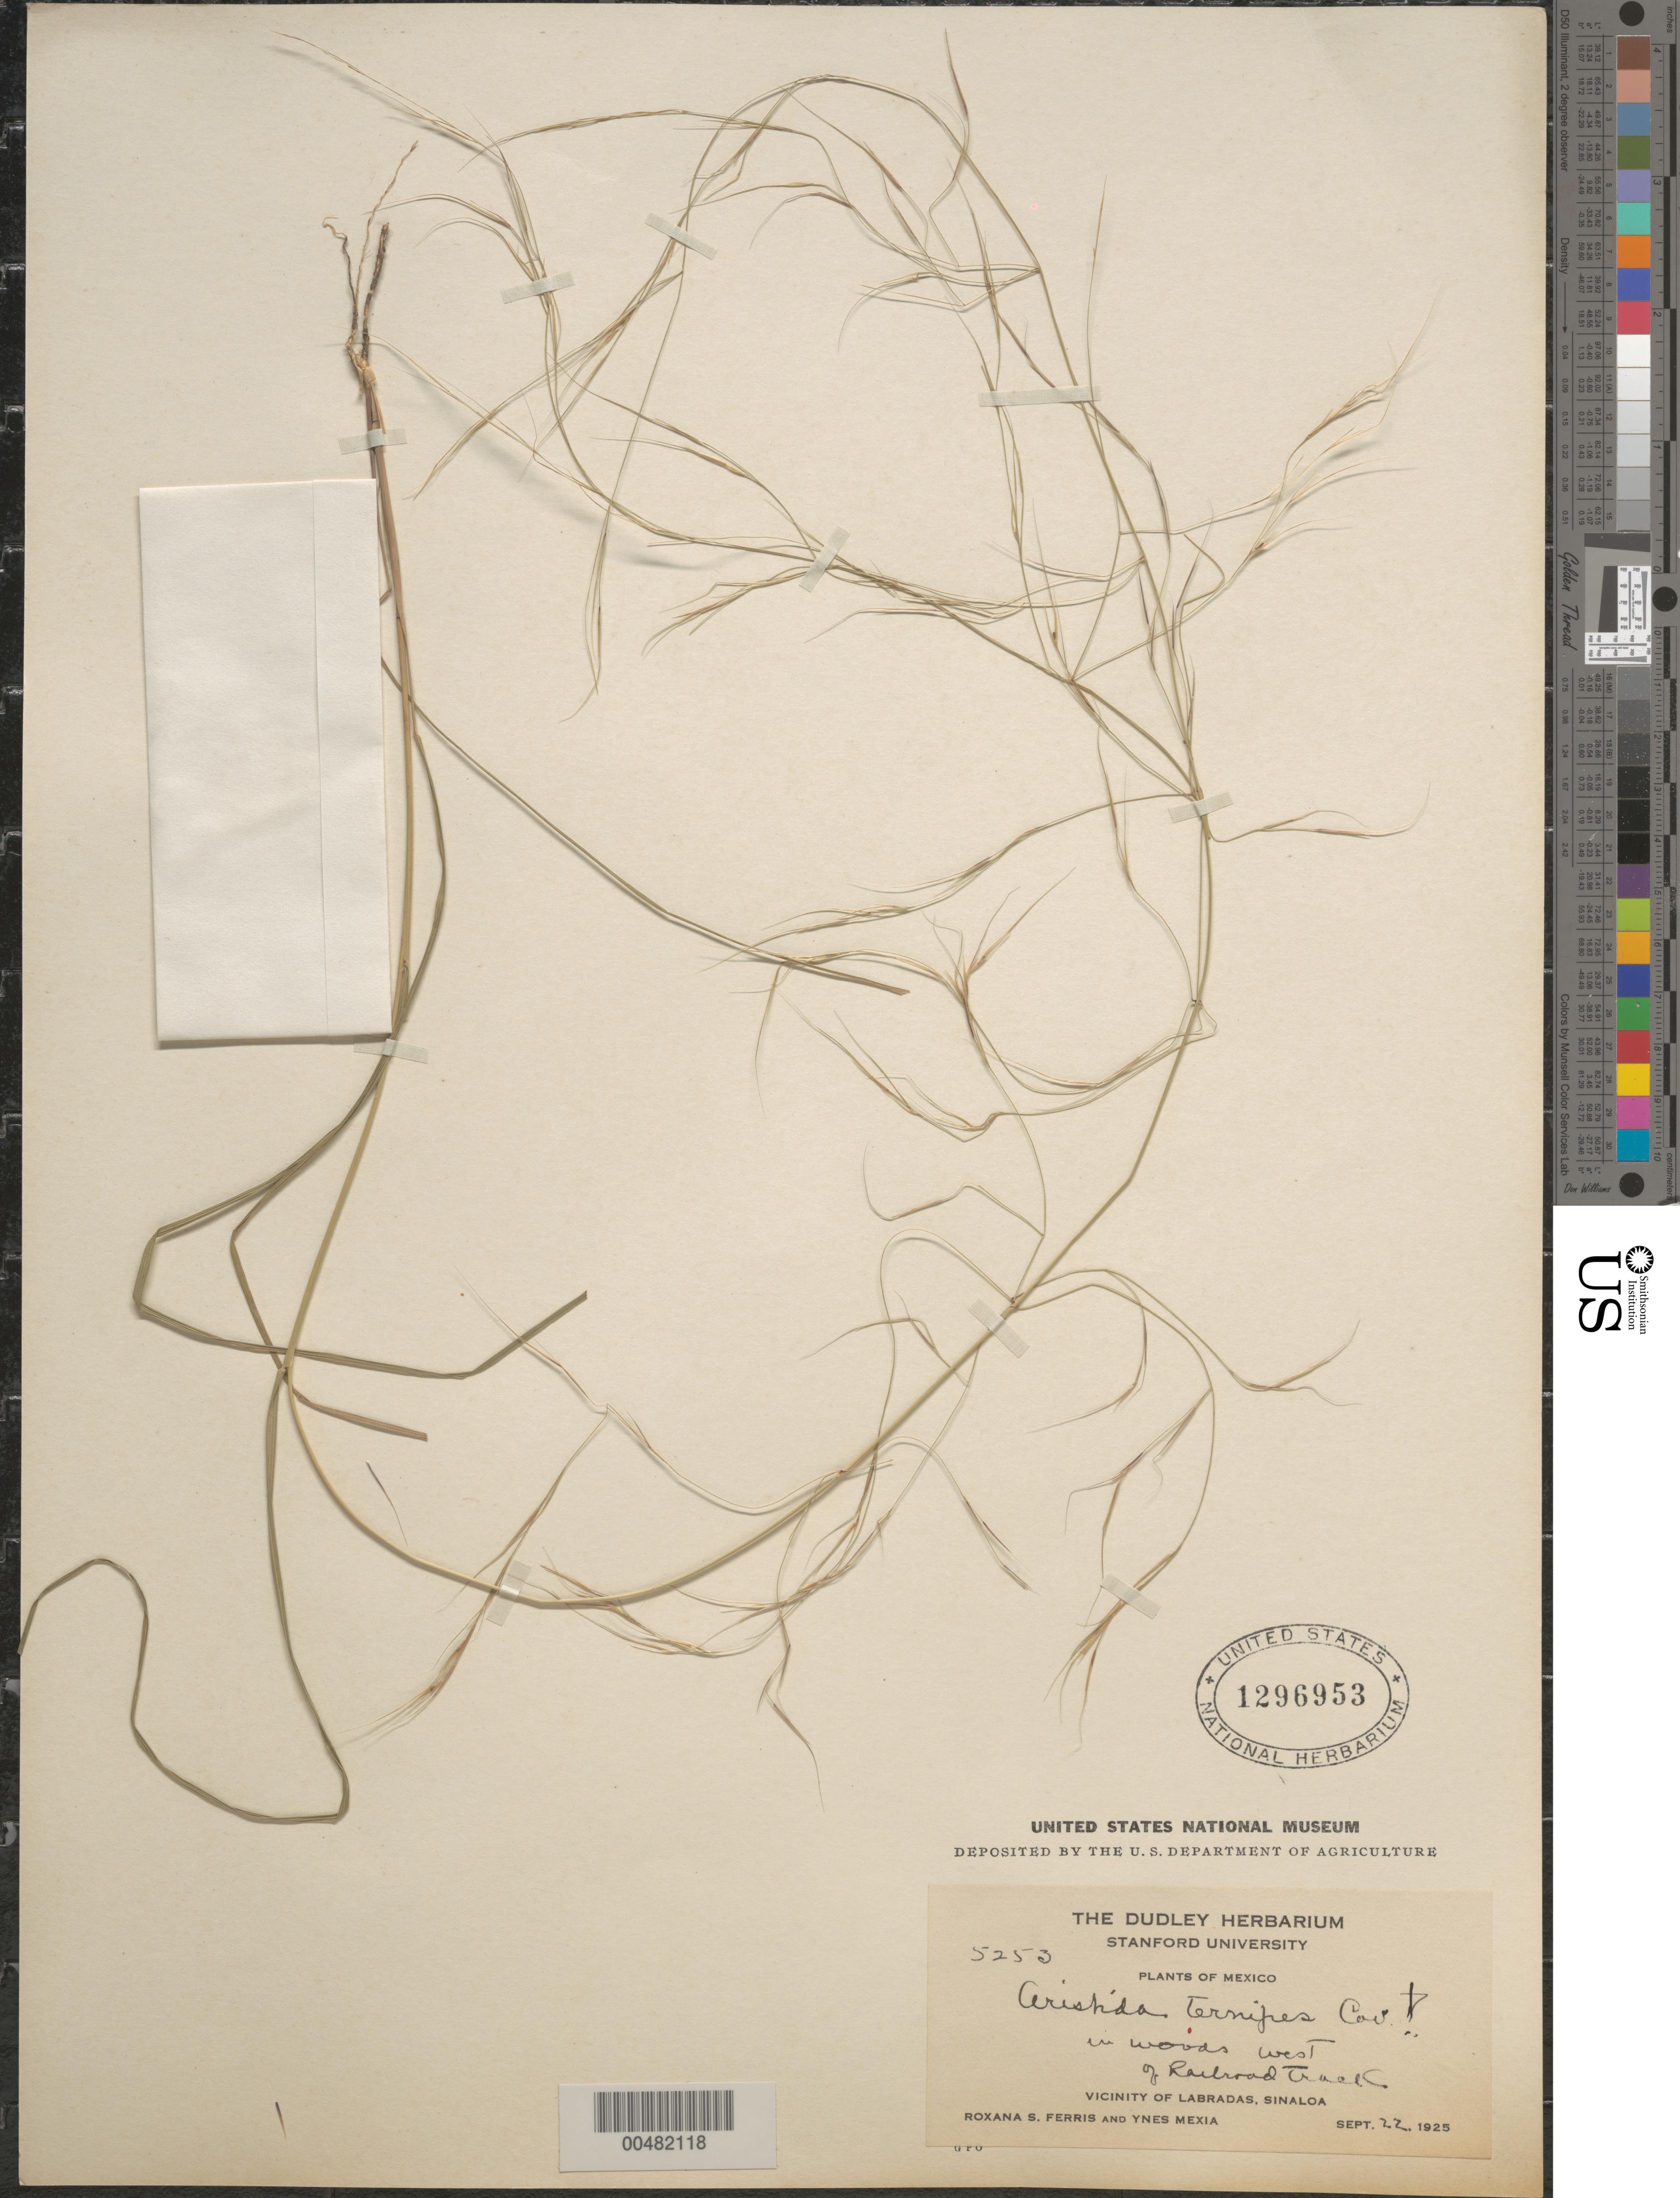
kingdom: Plantae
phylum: Tracheophyta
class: Liliopsida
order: Poales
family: Poaceae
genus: Aristida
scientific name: Aristida ternipes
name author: Cav.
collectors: R. S. Ferris & Y. Mexia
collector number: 5253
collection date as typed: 22 Sep 1925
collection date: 1925-09-22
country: Mexico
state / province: Sinaloa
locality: Vicinity of Labradas, W of railroad track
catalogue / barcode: US 1296953